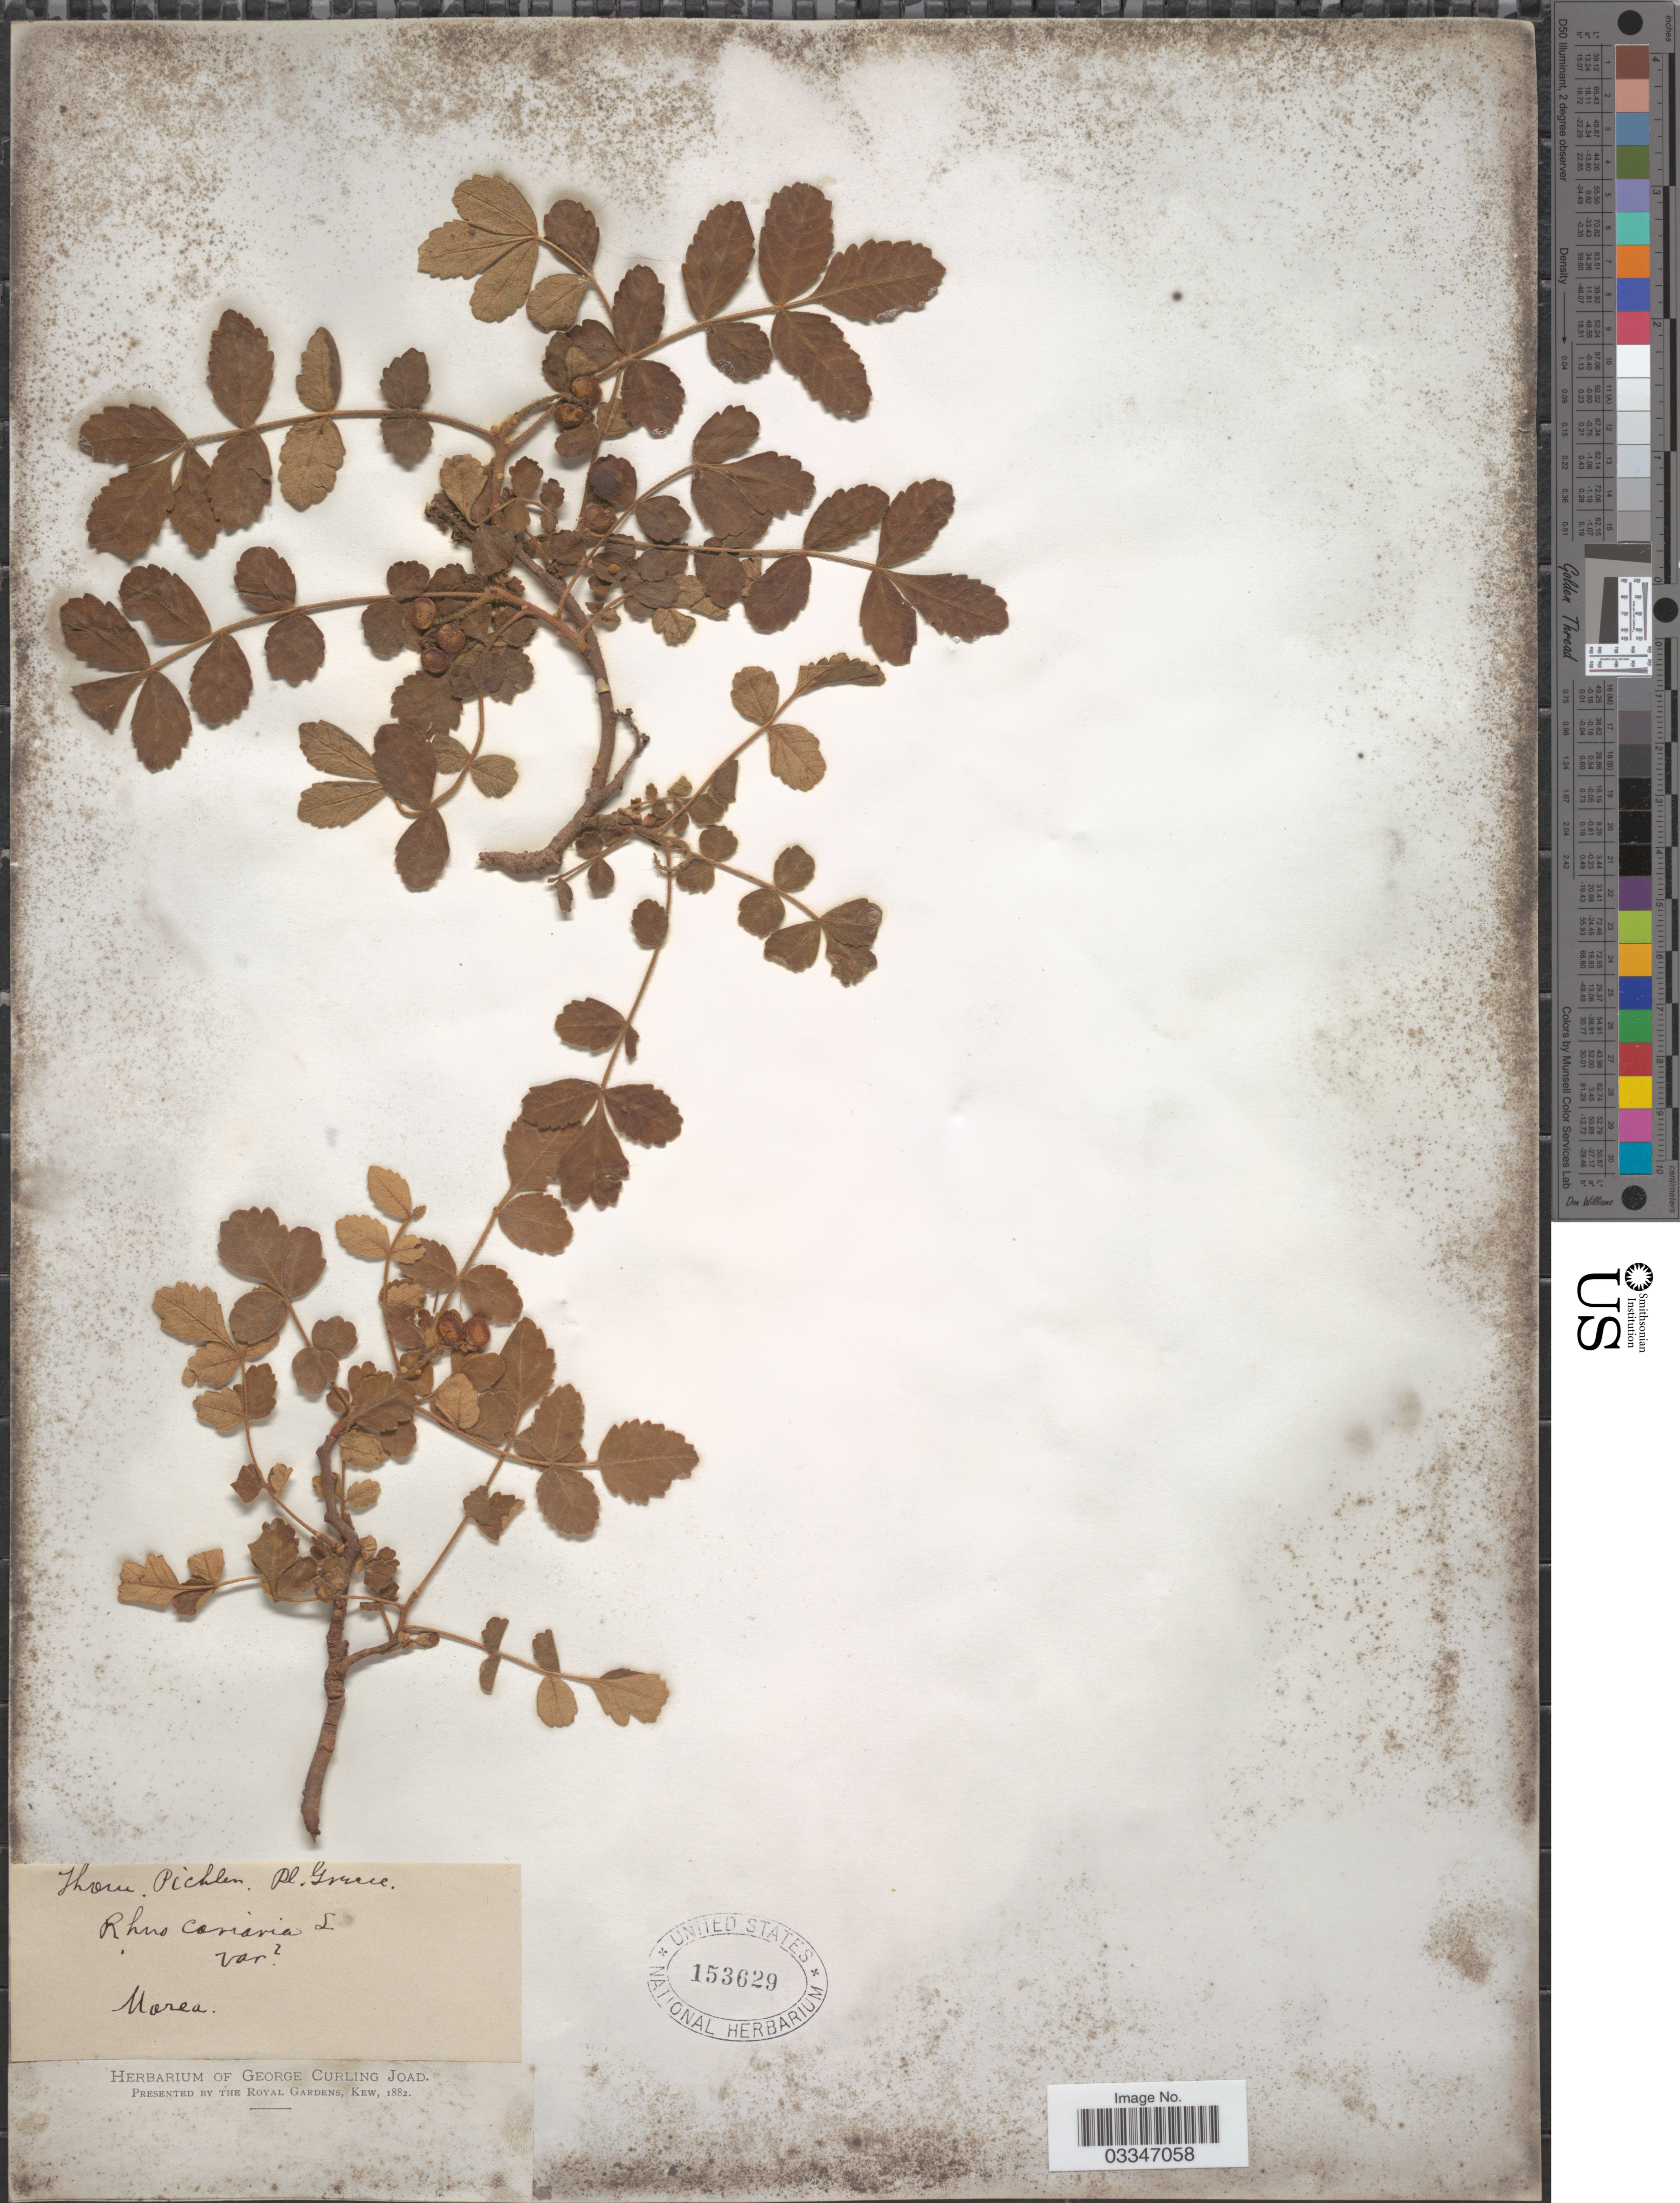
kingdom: Plantae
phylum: Tracheophyta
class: Magnoliopsida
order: Sapindales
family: Anacardiaceae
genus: Rhus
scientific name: Rhus coriaria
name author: L.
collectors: ex herb. George Curling Joad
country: Greece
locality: Morea.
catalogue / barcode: US 153629